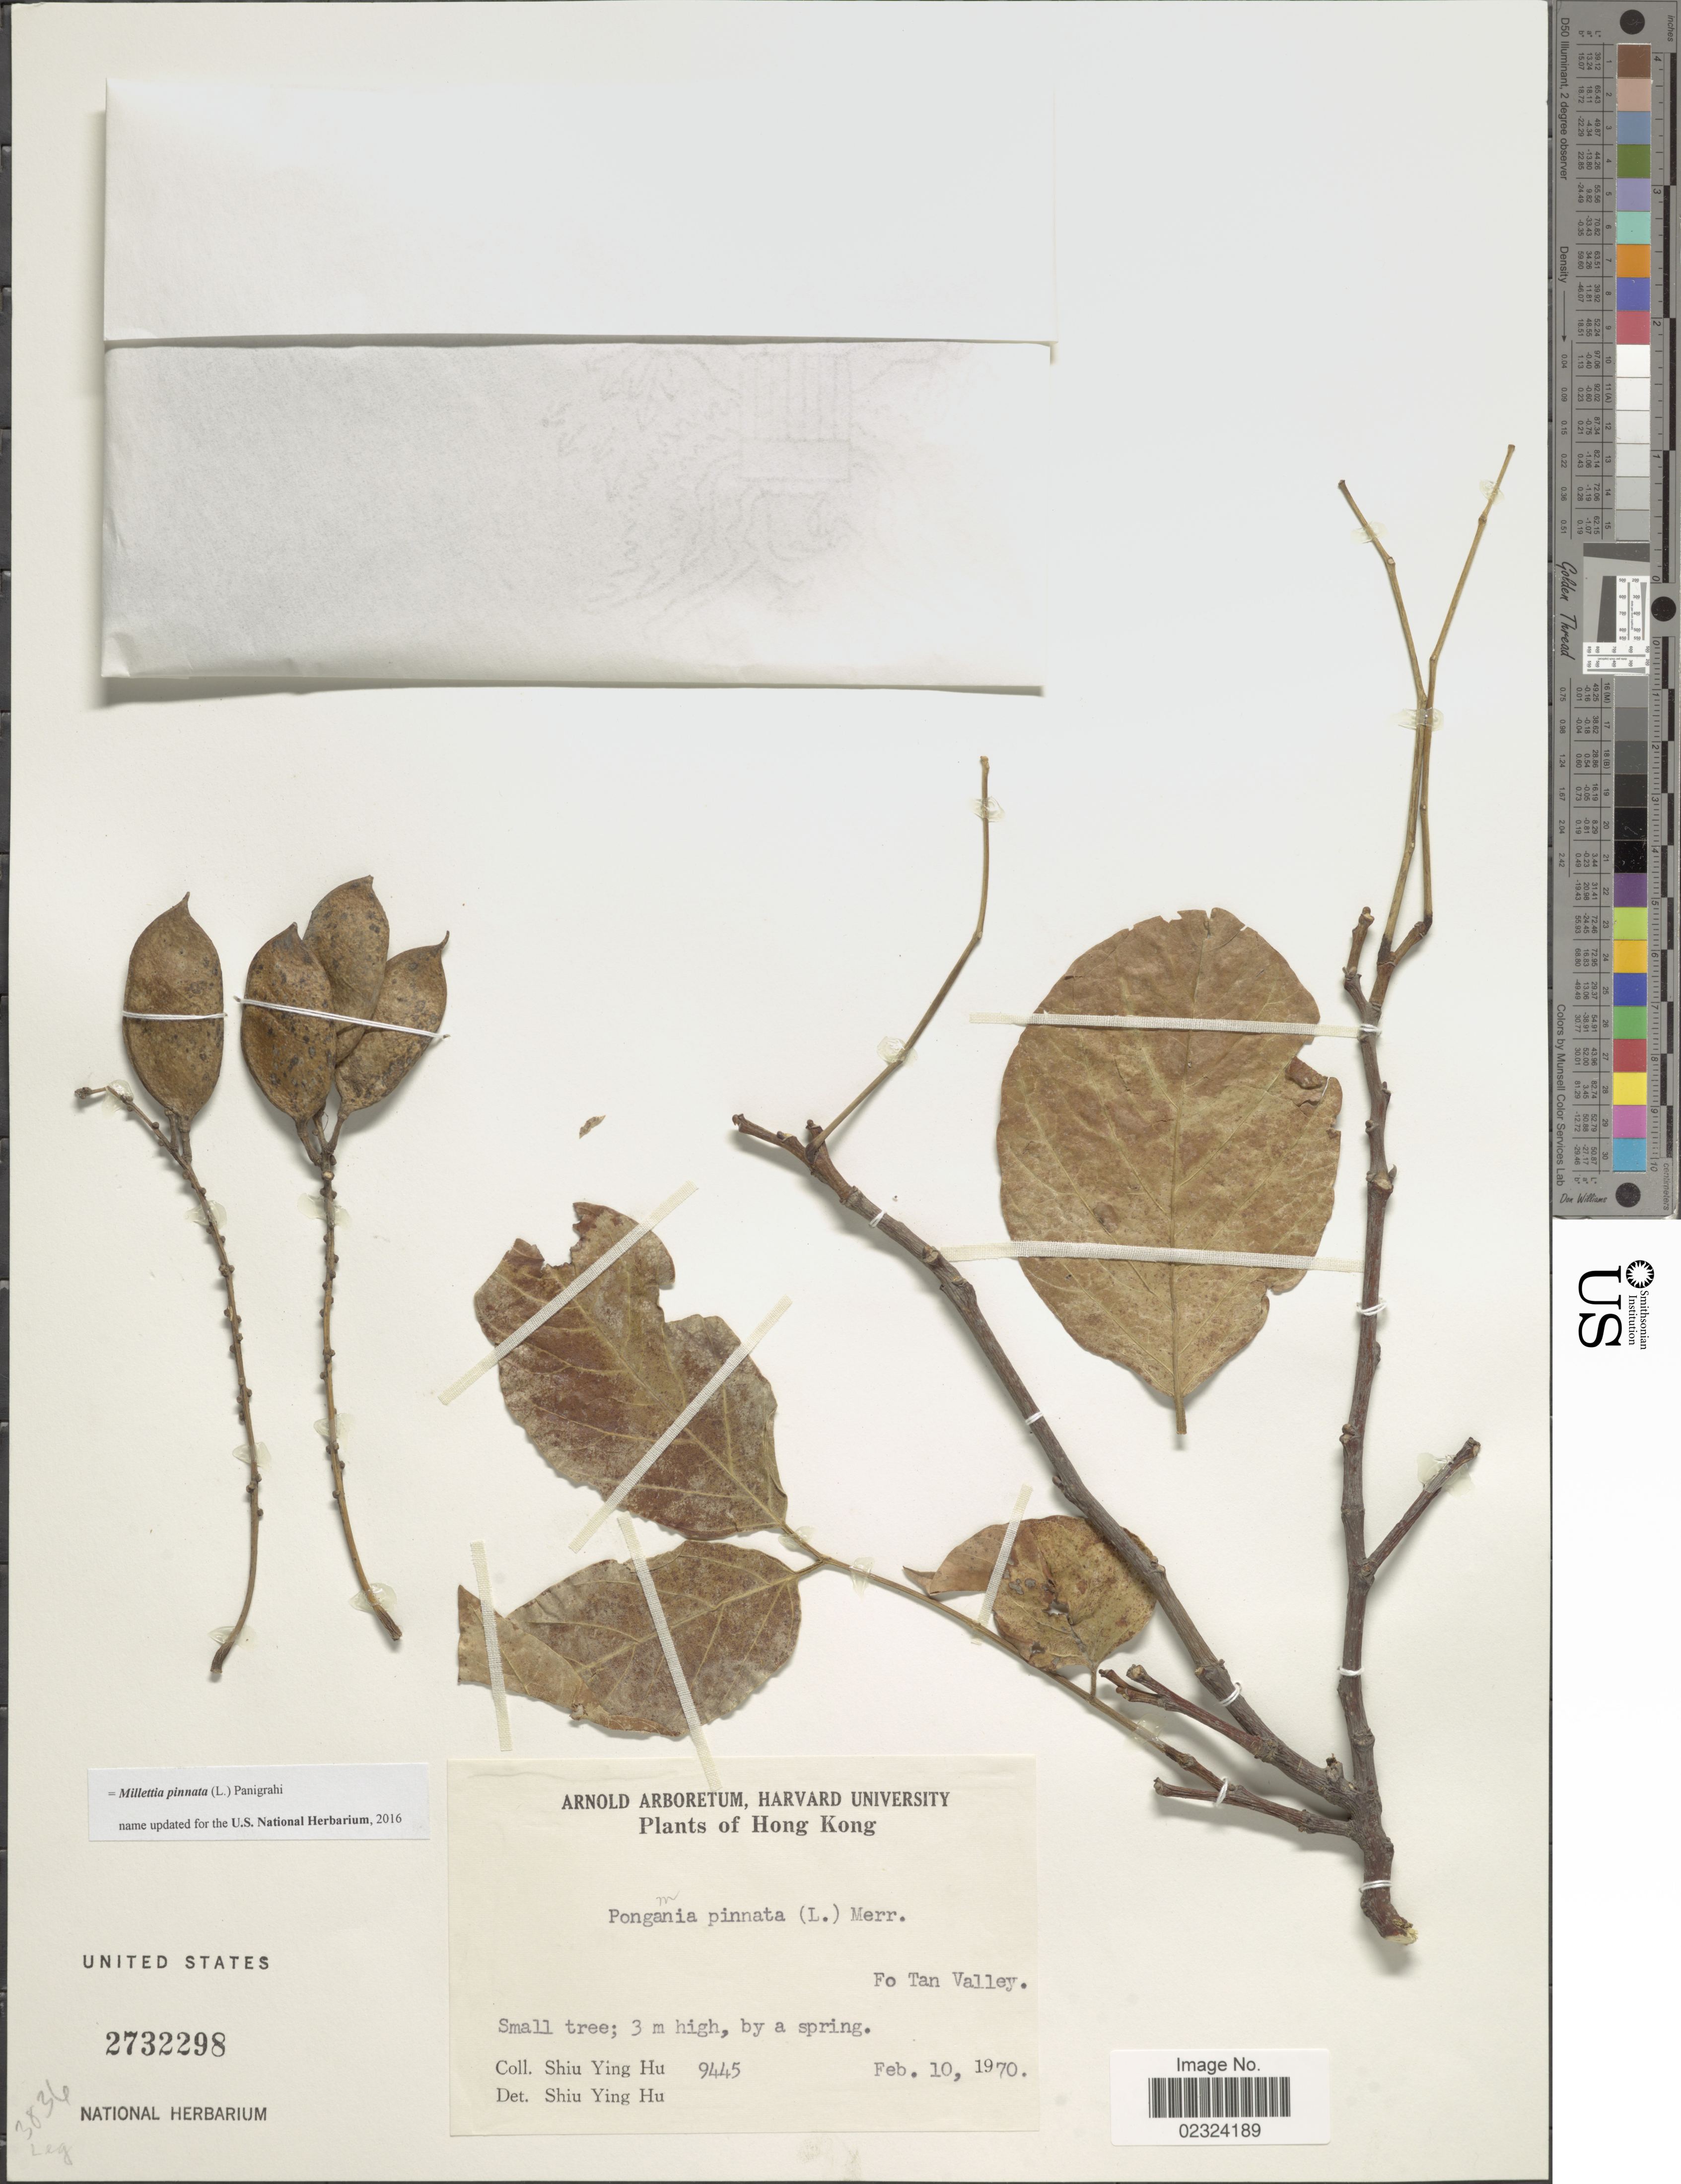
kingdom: Plantae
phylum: Tracheophyta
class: Magnoliopsida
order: Fabales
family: Fabaceae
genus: Millettia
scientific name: Millettia pinnata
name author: (L.) Panigrahi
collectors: S. Y. Hu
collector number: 9445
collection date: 1970-02-10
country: China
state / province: Hong Kong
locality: Fo Tan Valley.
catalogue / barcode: US 2732298